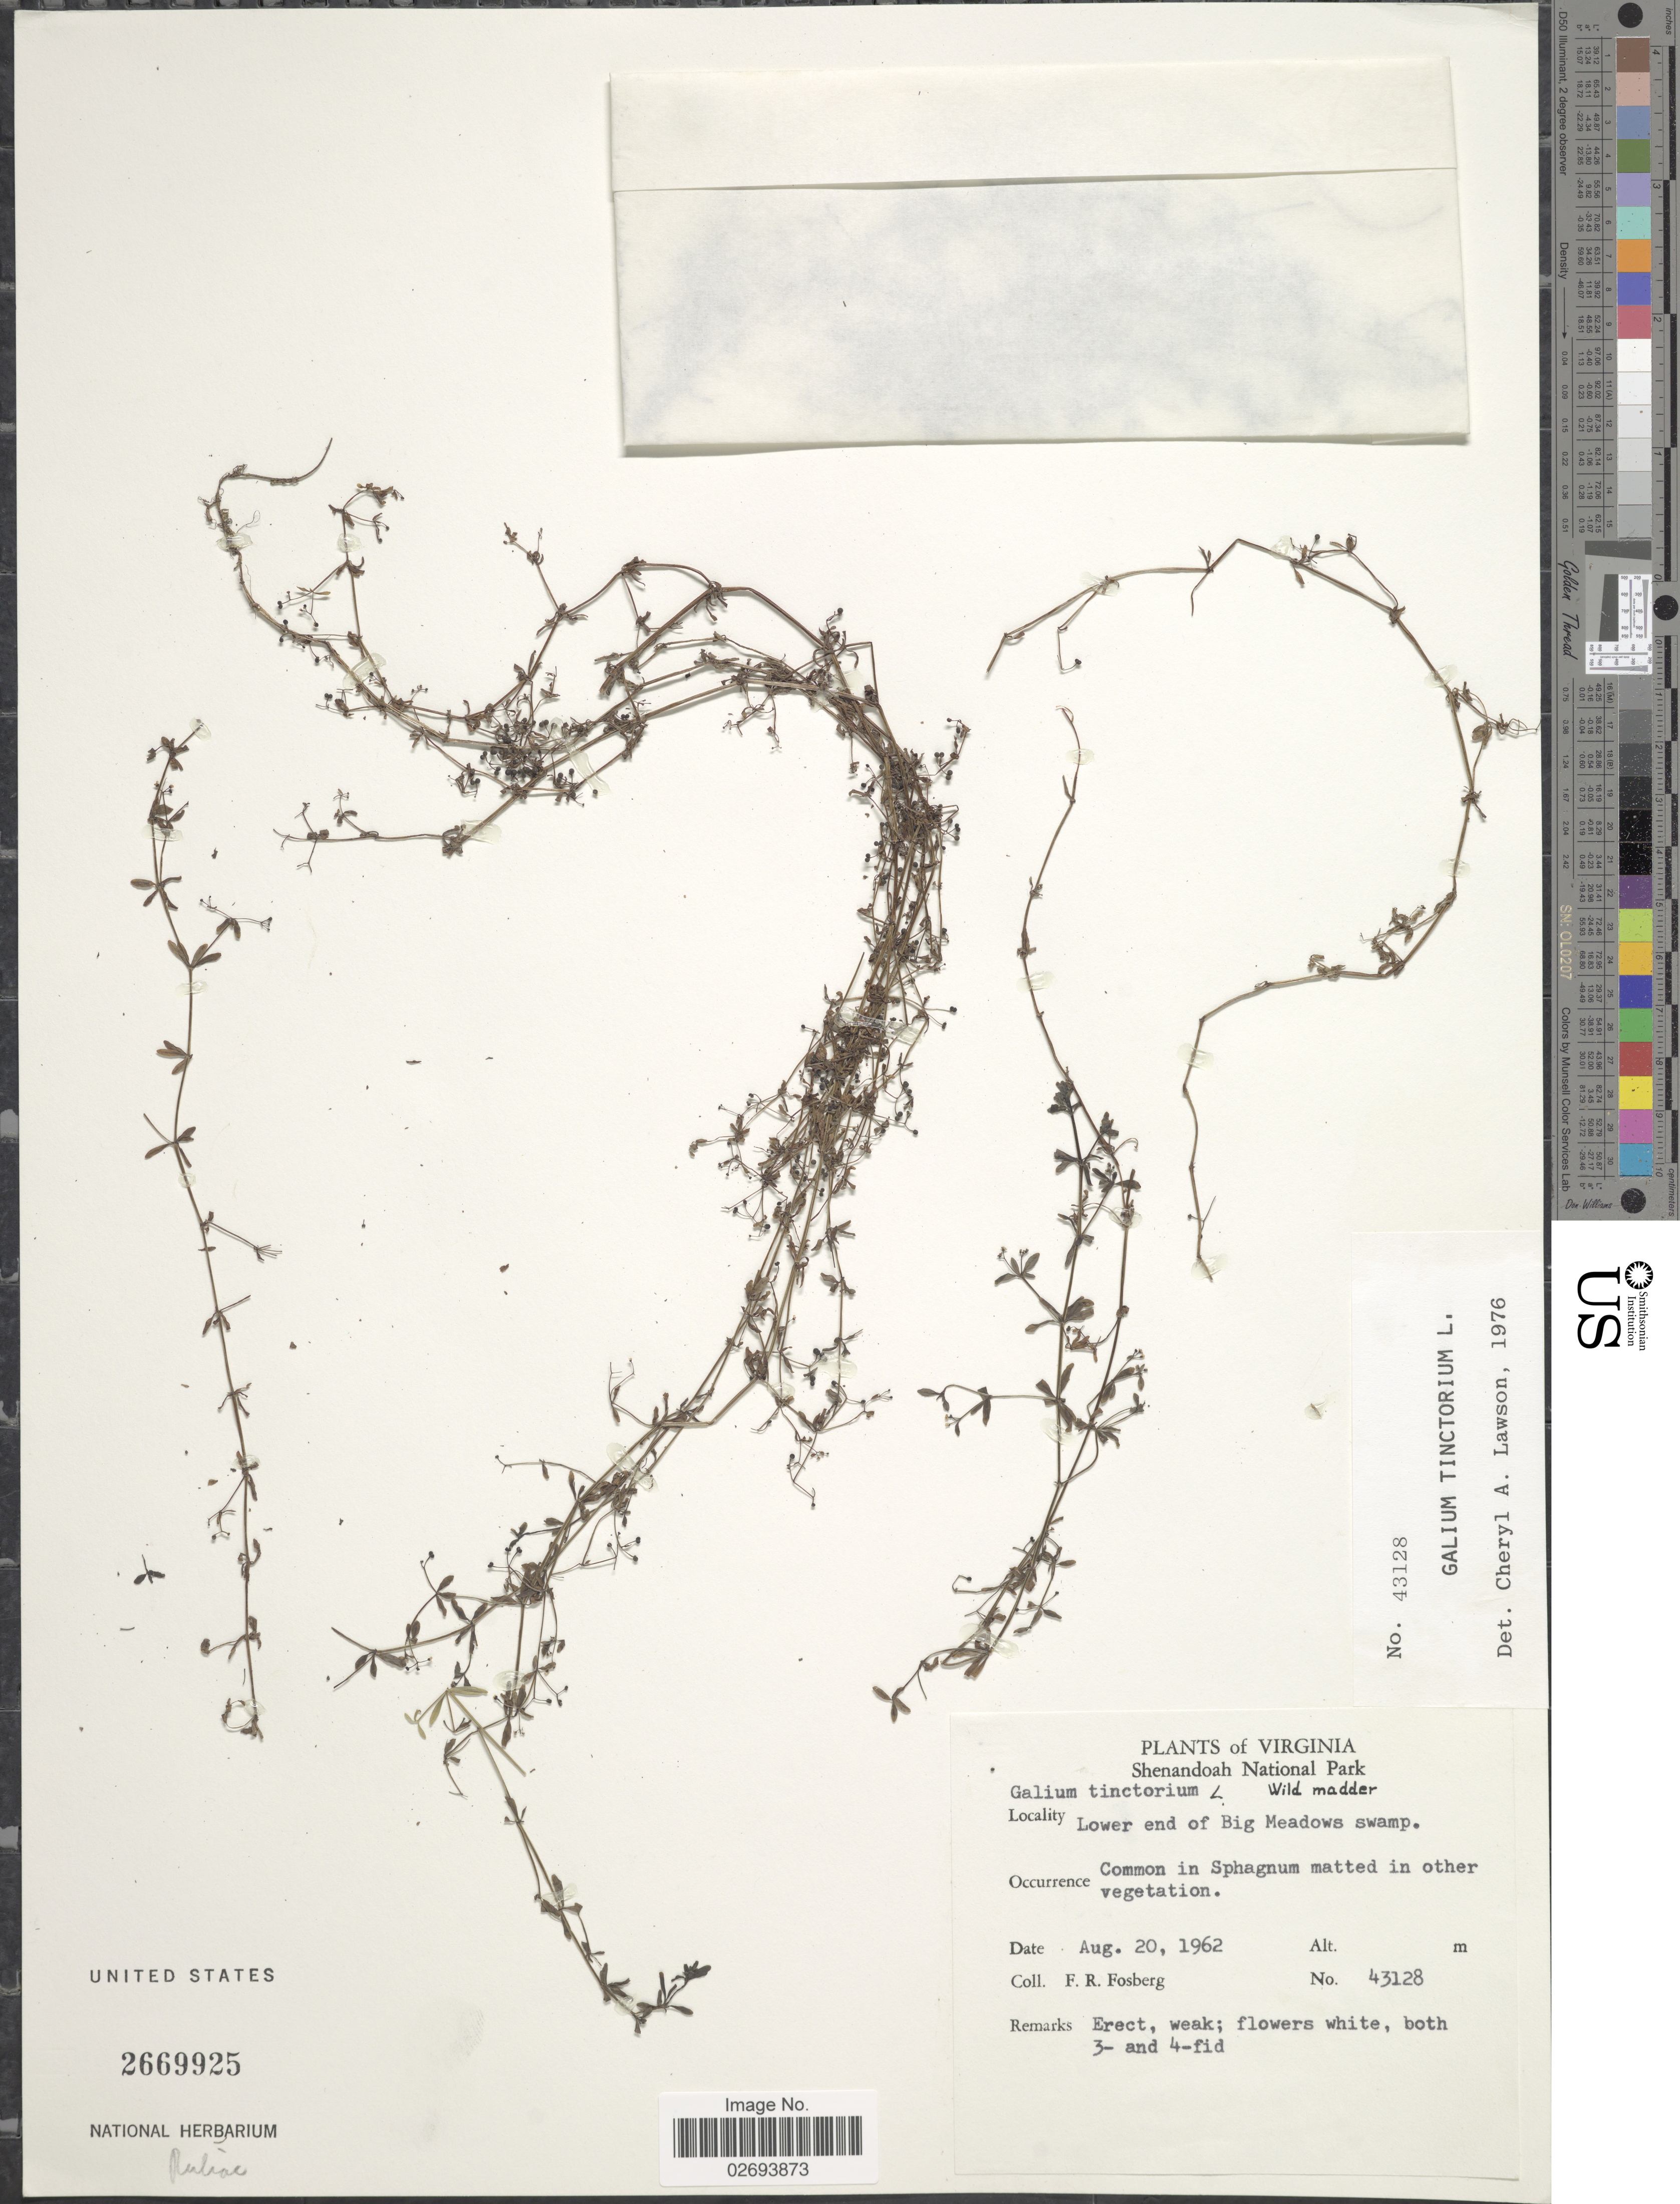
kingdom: Plantae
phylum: Tracheophyta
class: Magnoliopsida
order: Gentianales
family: Rubiaceae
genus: Galium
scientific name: Galium tinctorium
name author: (L.) Scop.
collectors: F. R. Fosberg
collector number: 43128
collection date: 1962-08-20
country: United States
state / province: Virginia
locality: Shenandoah National Park. Lower end of Big Meadows swamp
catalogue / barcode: US 2669925